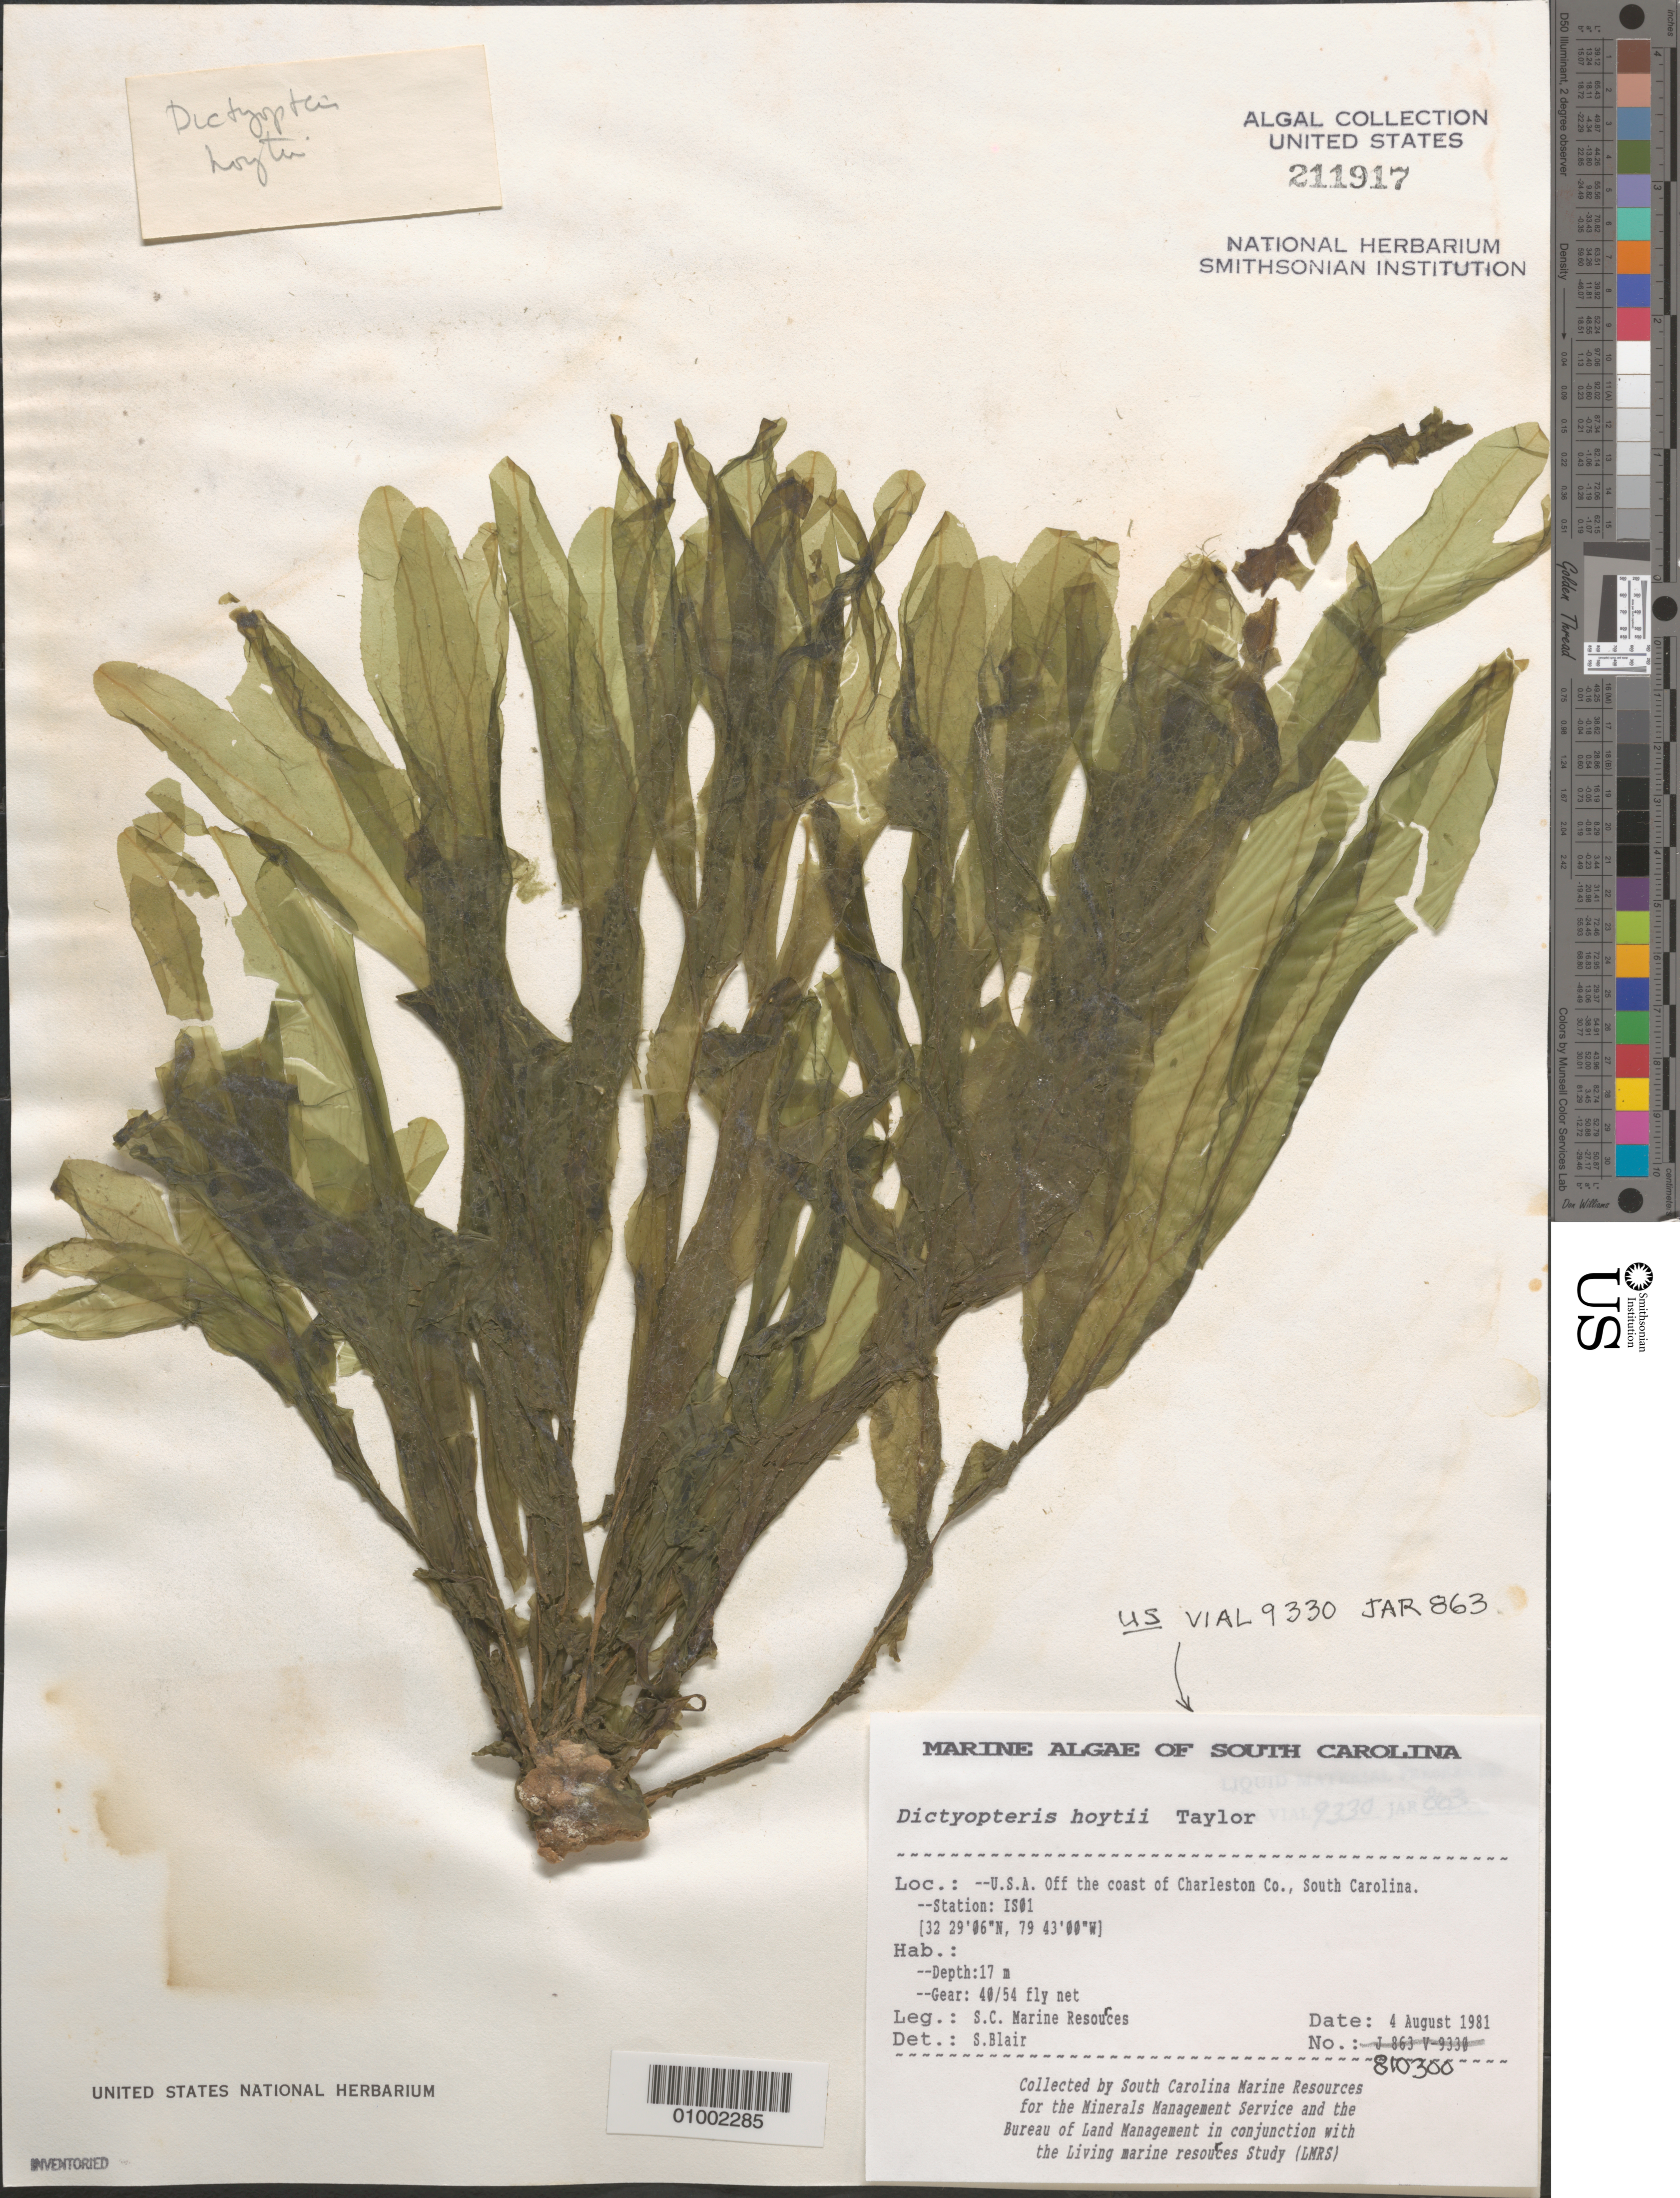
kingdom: Chromista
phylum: Ochrophyta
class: Phaeophyceae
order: Dictyotales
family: Dictyotaceae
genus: Dictyopteris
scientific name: Dictyopteris hoytii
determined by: Blair, S. M.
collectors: South Carolina Marine Resources for BLM/MMS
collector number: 810300 (Station IS01)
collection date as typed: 04 Aug 1981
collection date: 1981-08-04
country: United States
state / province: South Carolina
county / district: Charleston County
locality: Off coast of Charleston County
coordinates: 32 29'06" N, 79 43'00" W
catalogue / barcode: US 211917